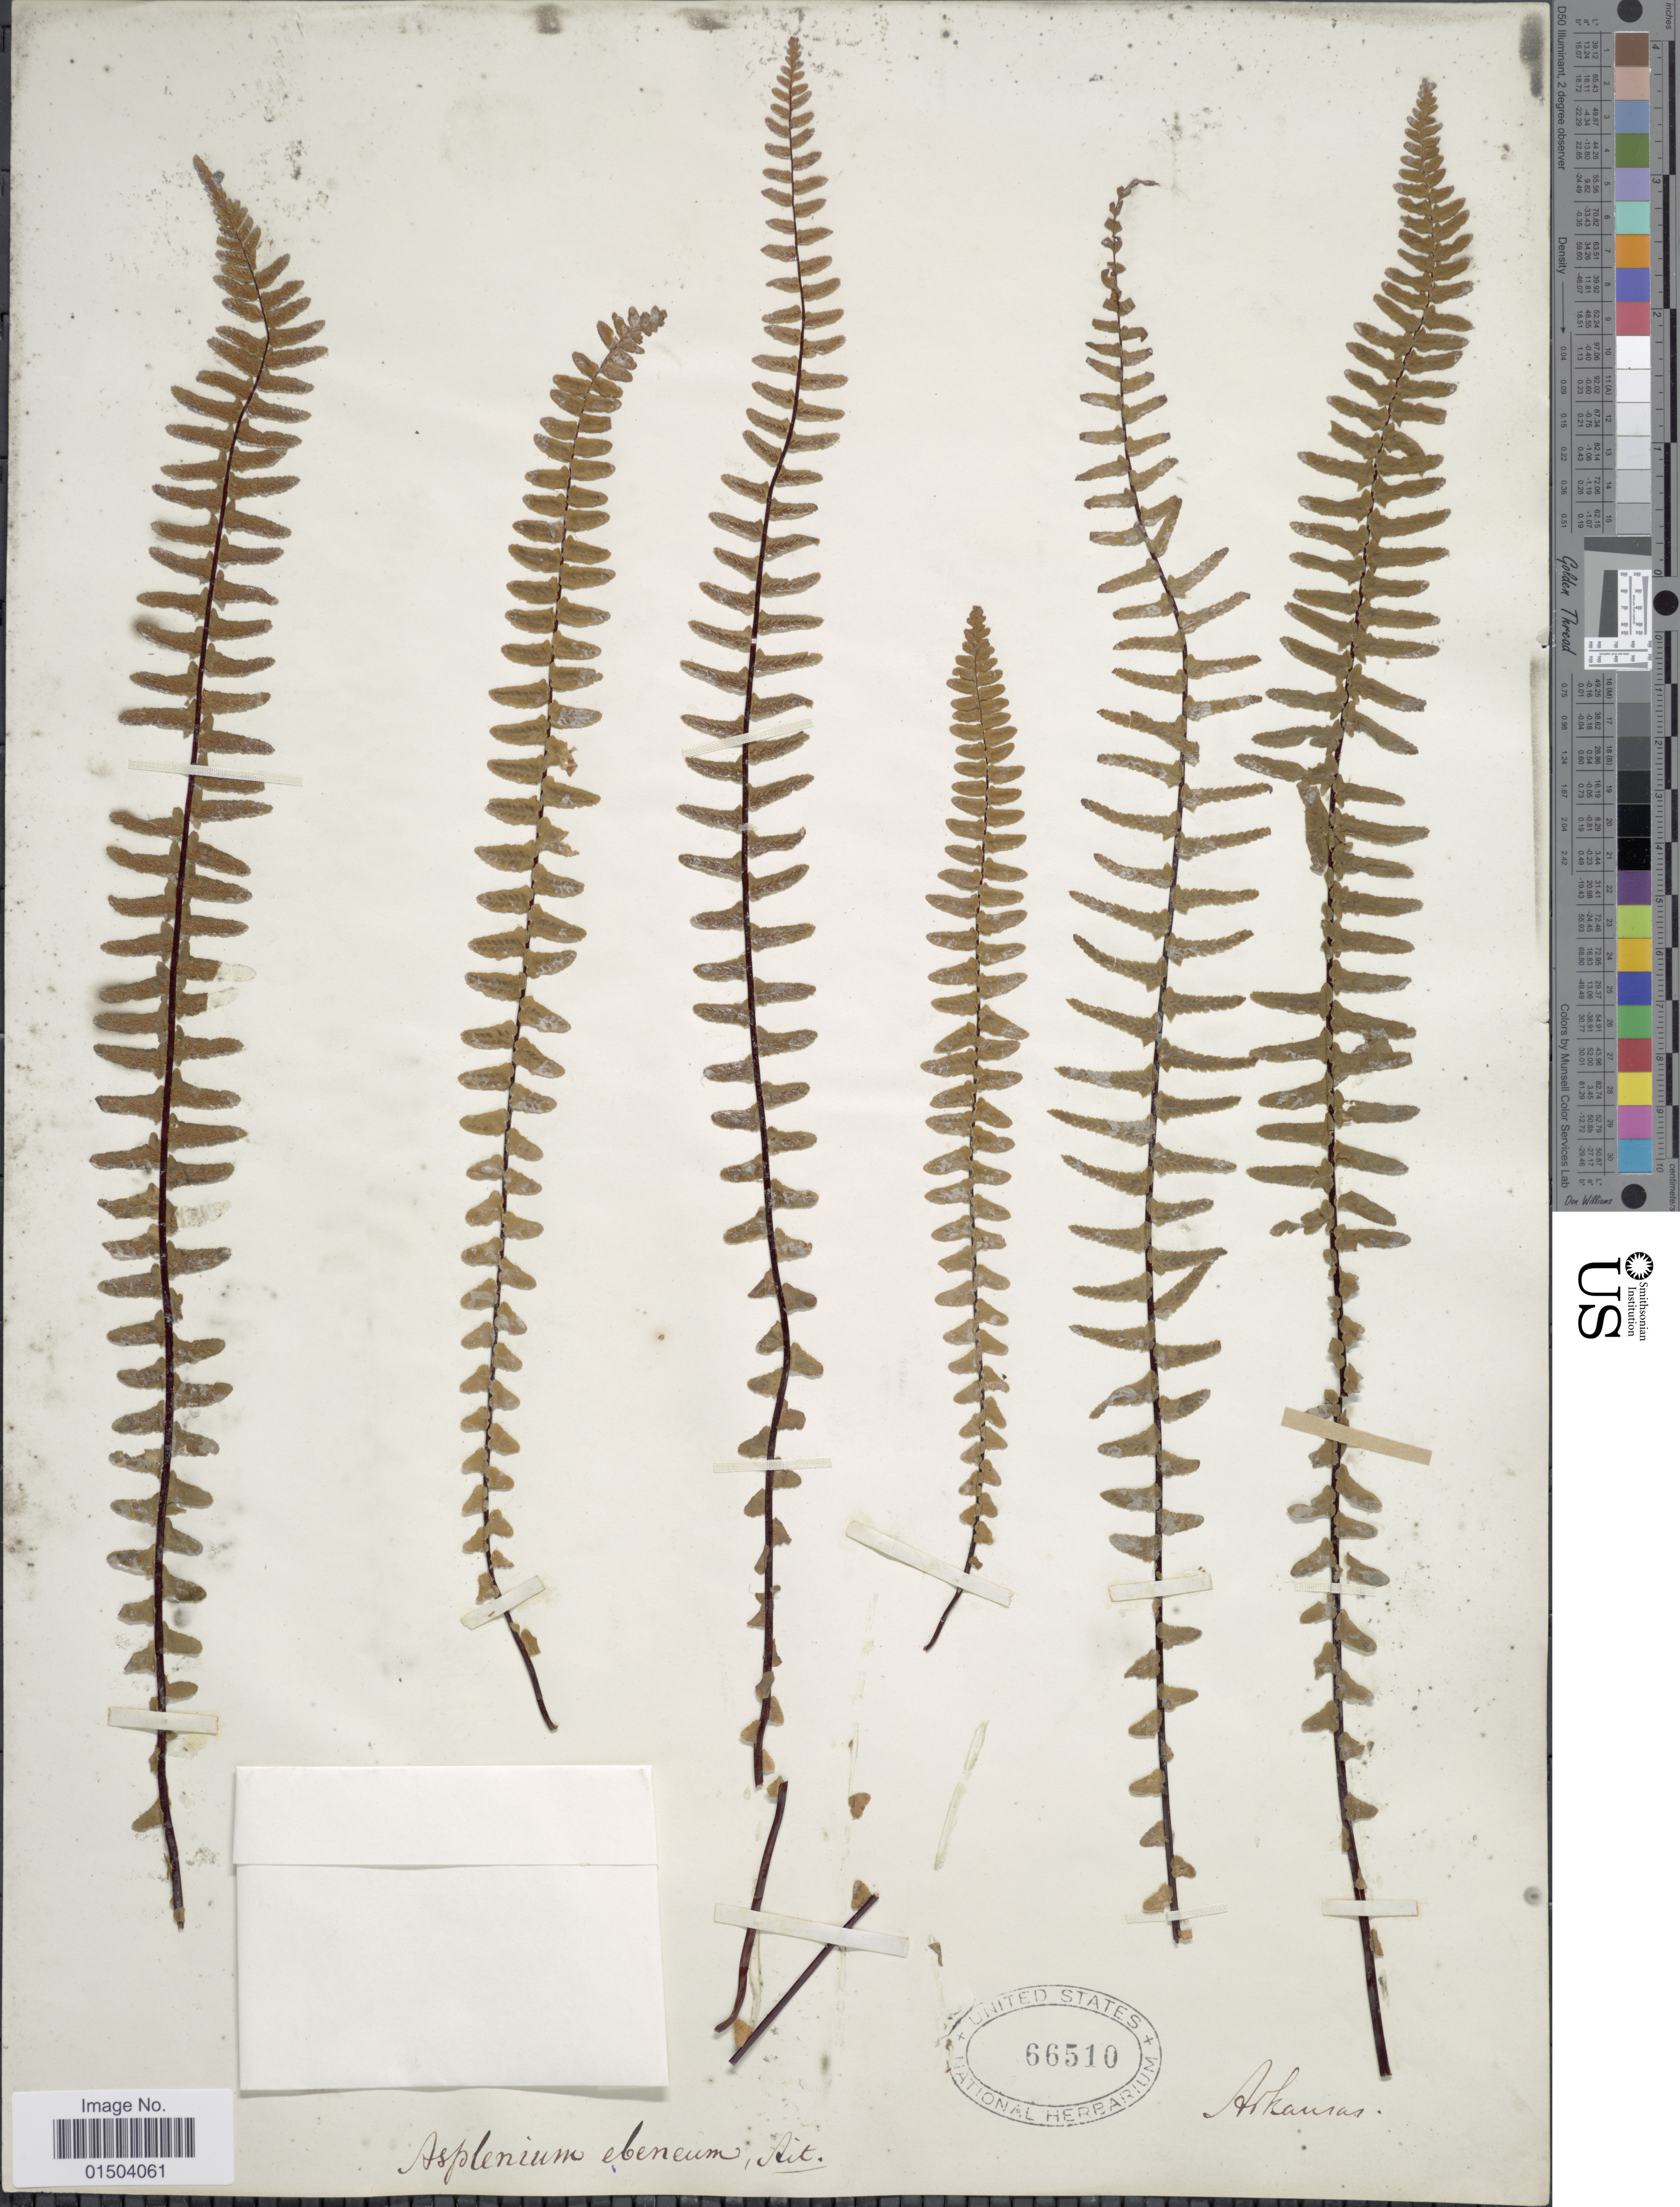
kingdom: Plantae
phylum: Tracheophyta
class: Polypodiopsida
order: Polypodiales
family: Aspleniaceae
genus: Asplenium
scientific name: Asplenium platyneuron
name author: (L.) Britton, Stearns & Poggenb.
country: United States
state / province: Arkansas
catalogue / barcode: US 66510